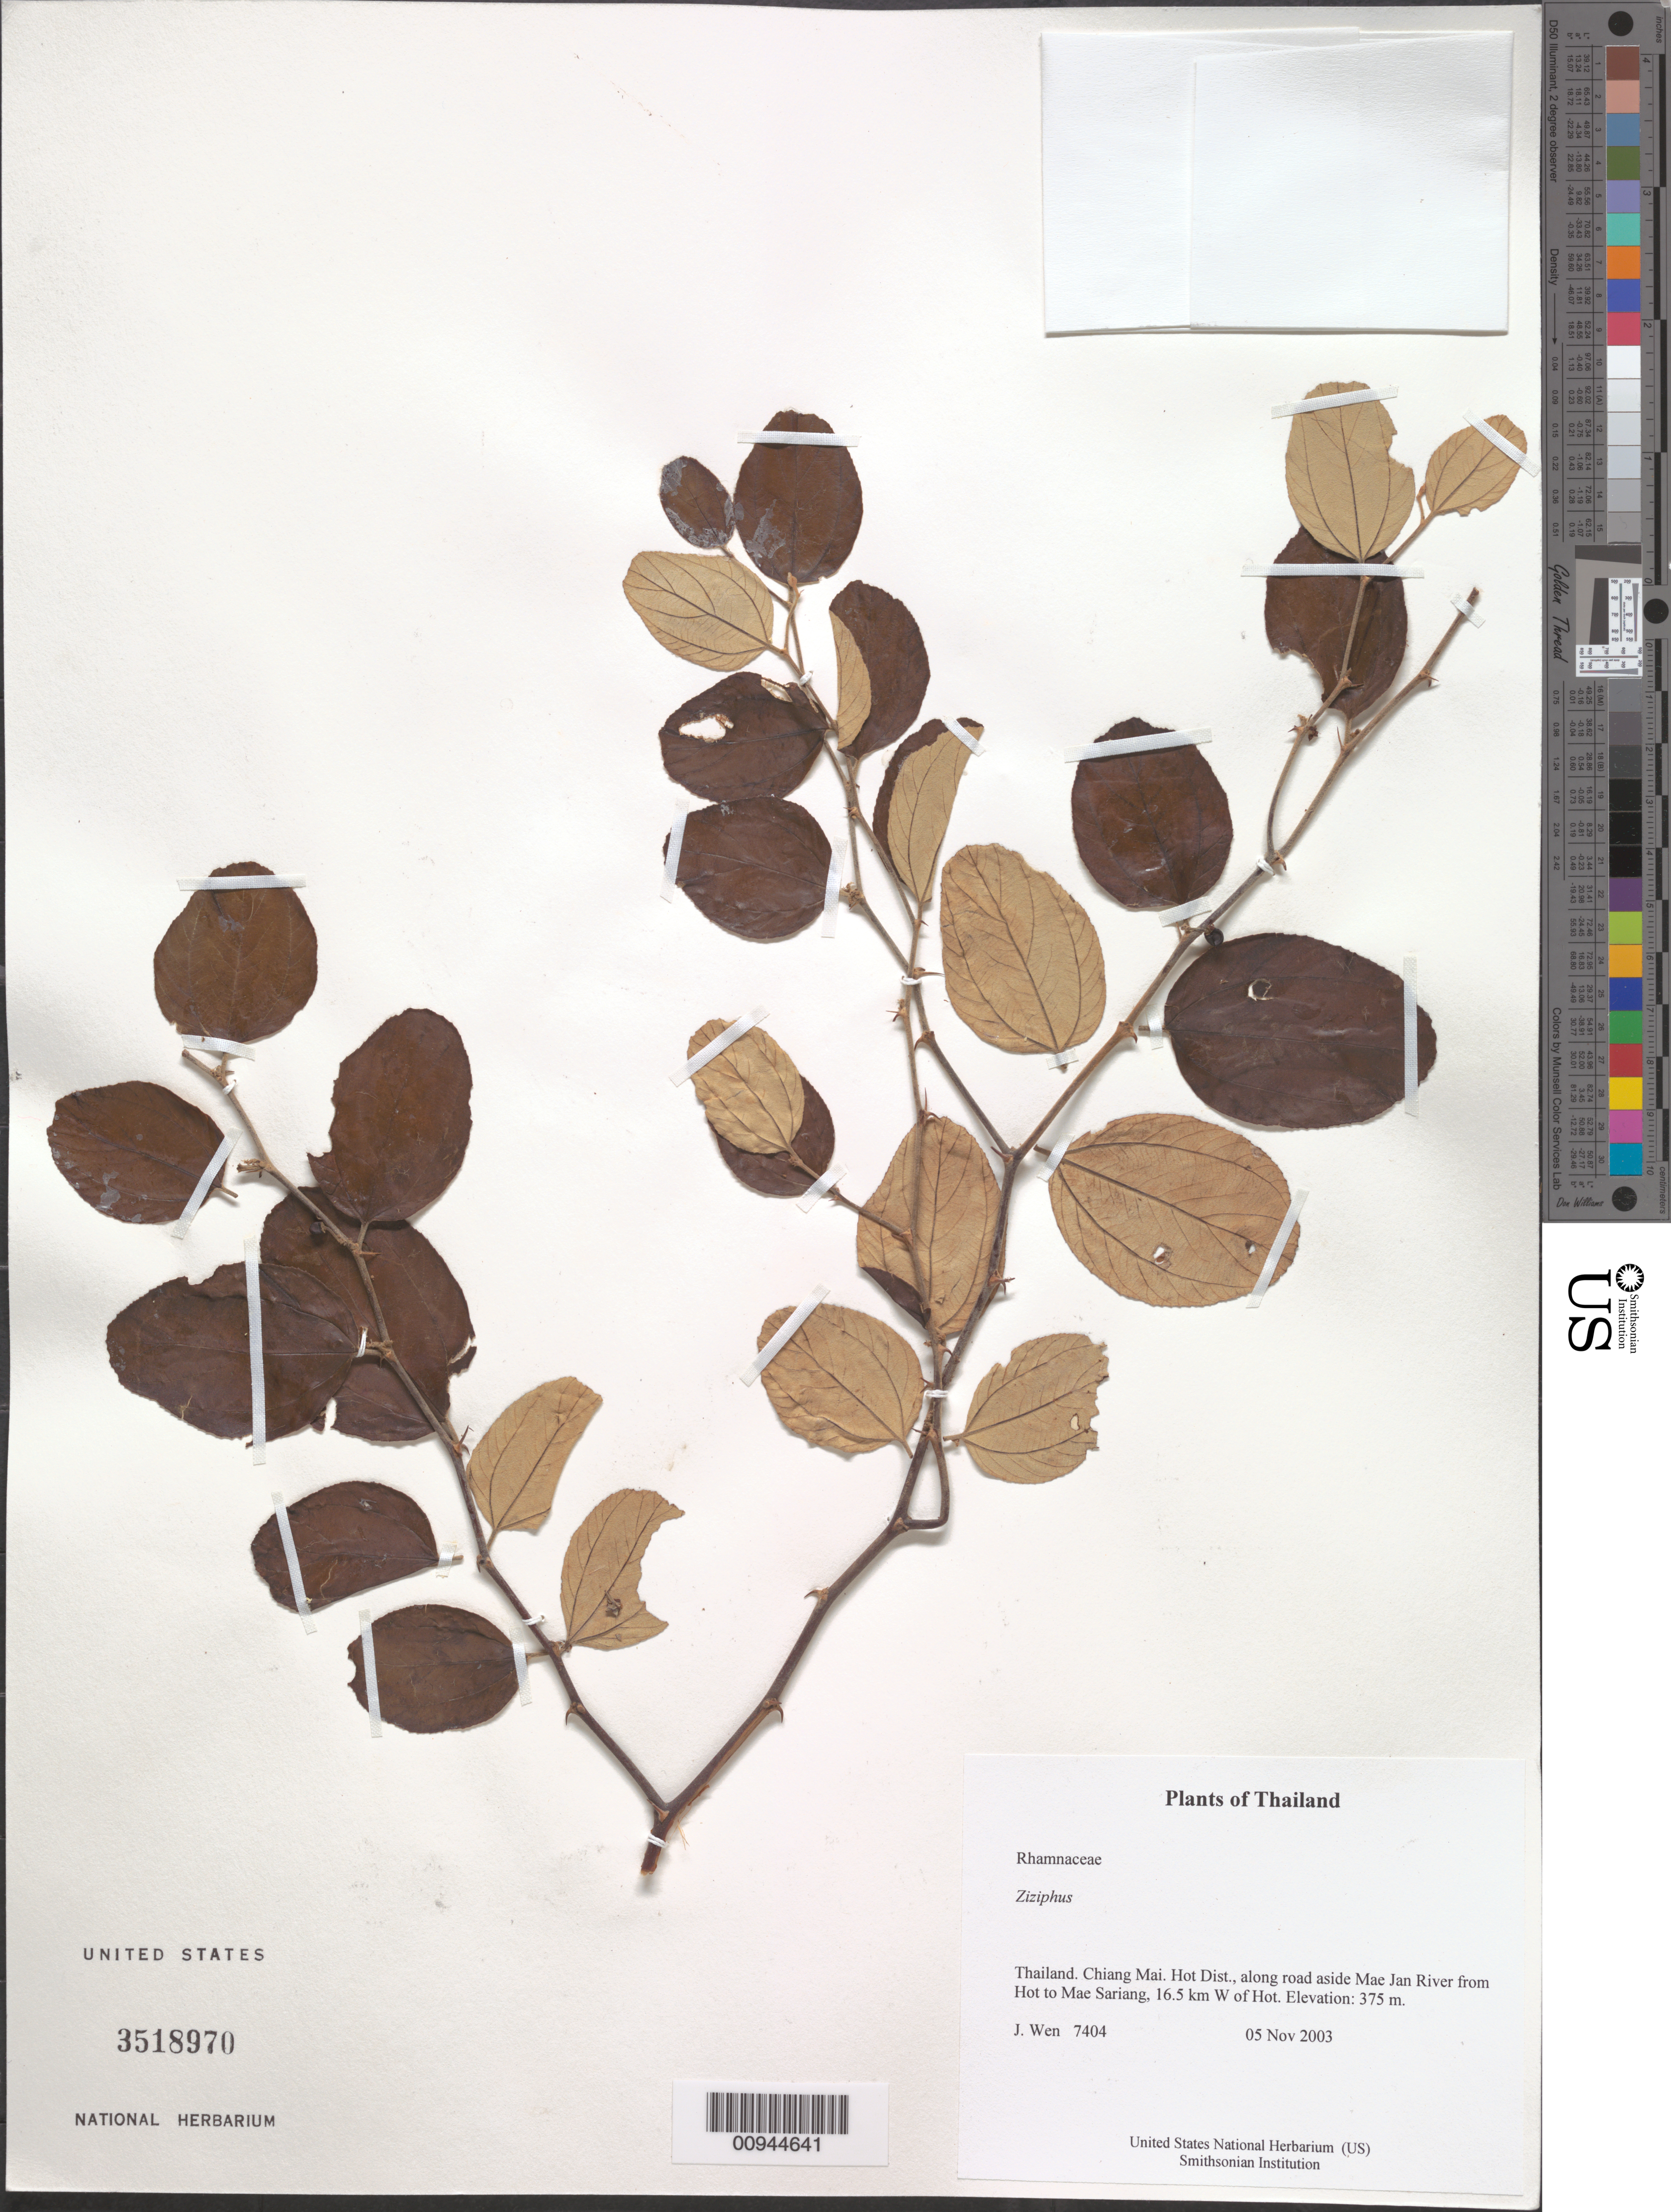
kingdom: Plantae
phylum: Tracheophyta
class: Magnoliopsida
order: Rosales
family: Rhamnaceae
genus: Ziziphus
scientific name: Ziziphus sp.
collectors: J. Wen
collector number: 7404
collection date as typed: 05 Nov 2003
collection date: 2003-11-05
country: Thailand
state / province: Chiang Mai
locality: Hot Dist., along road aside Mae Jan River from Hot to Mae Sariang, 16.5 km W of Hot.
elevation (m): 375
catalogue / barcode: US 3518970